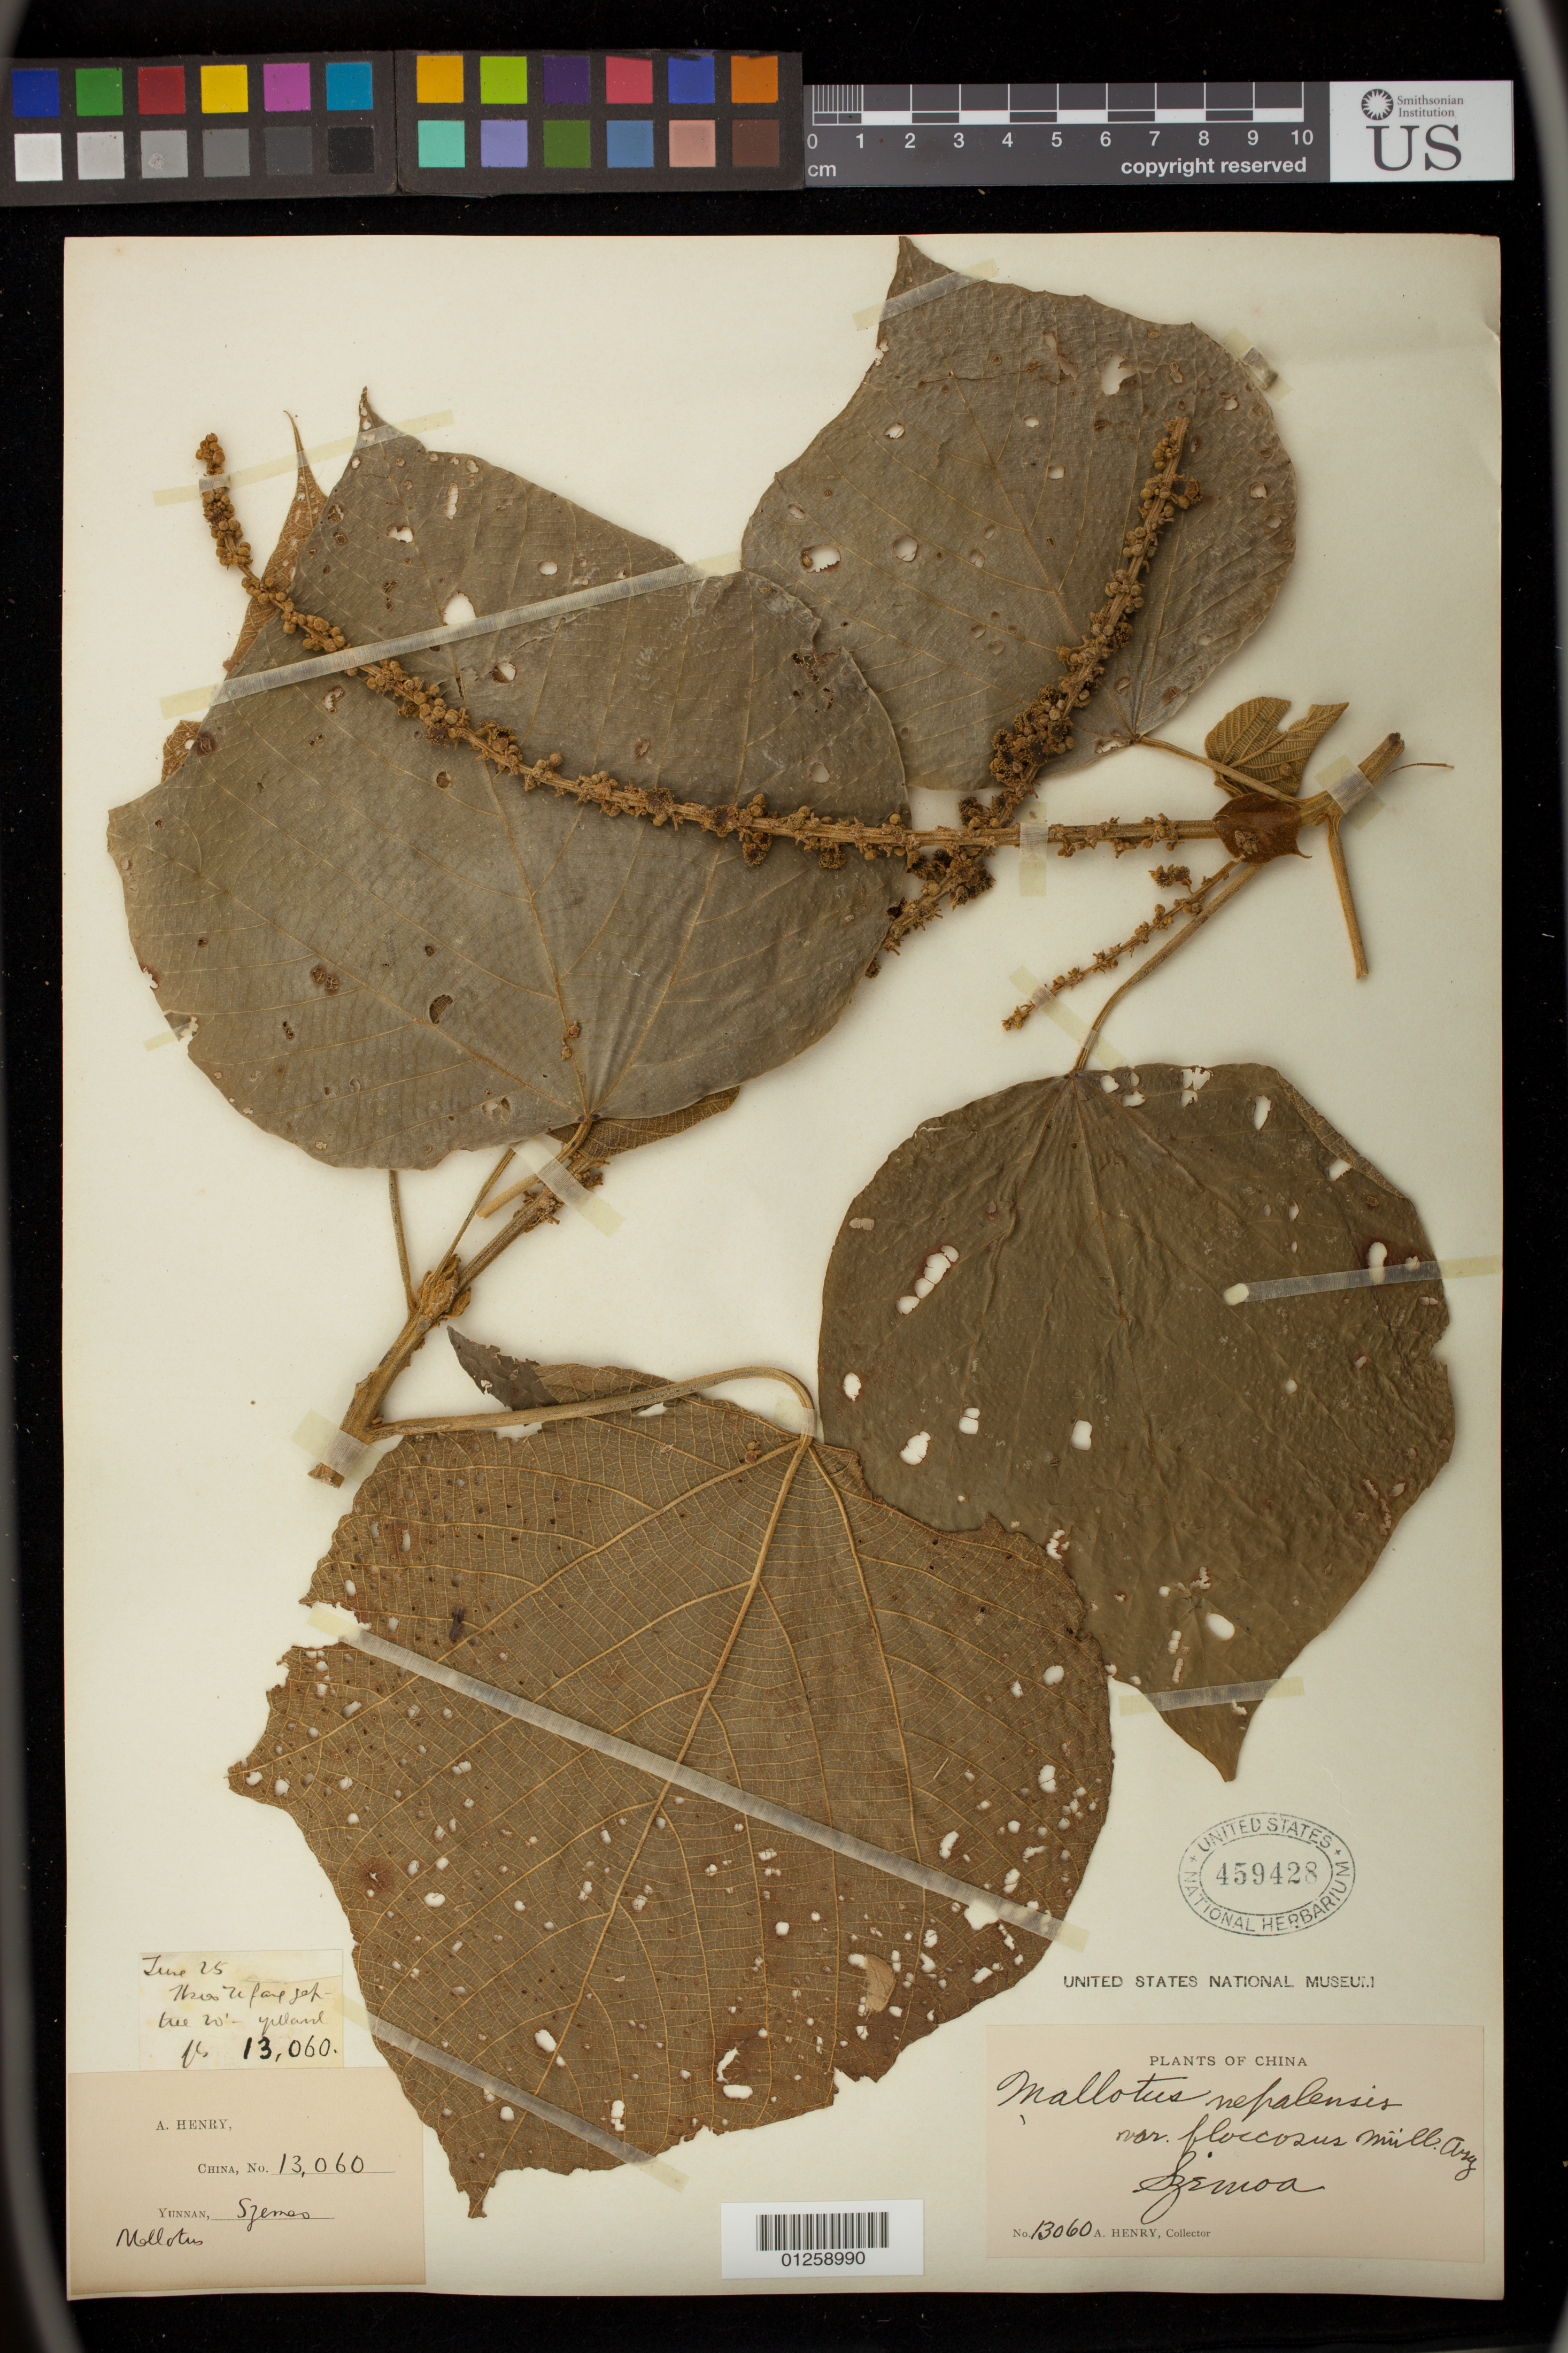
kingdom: Plantae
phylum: Tracheophyta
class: Magnoliopsida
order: Malpighiales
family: Euphorbiaceae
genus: Mallotus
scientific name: Mallotus nepalensis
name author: Müll. Arg.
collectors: A. Henry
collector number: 13060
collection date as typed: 25 Jun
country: China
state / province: Yunnan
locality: Szemes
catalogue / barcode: US 459428